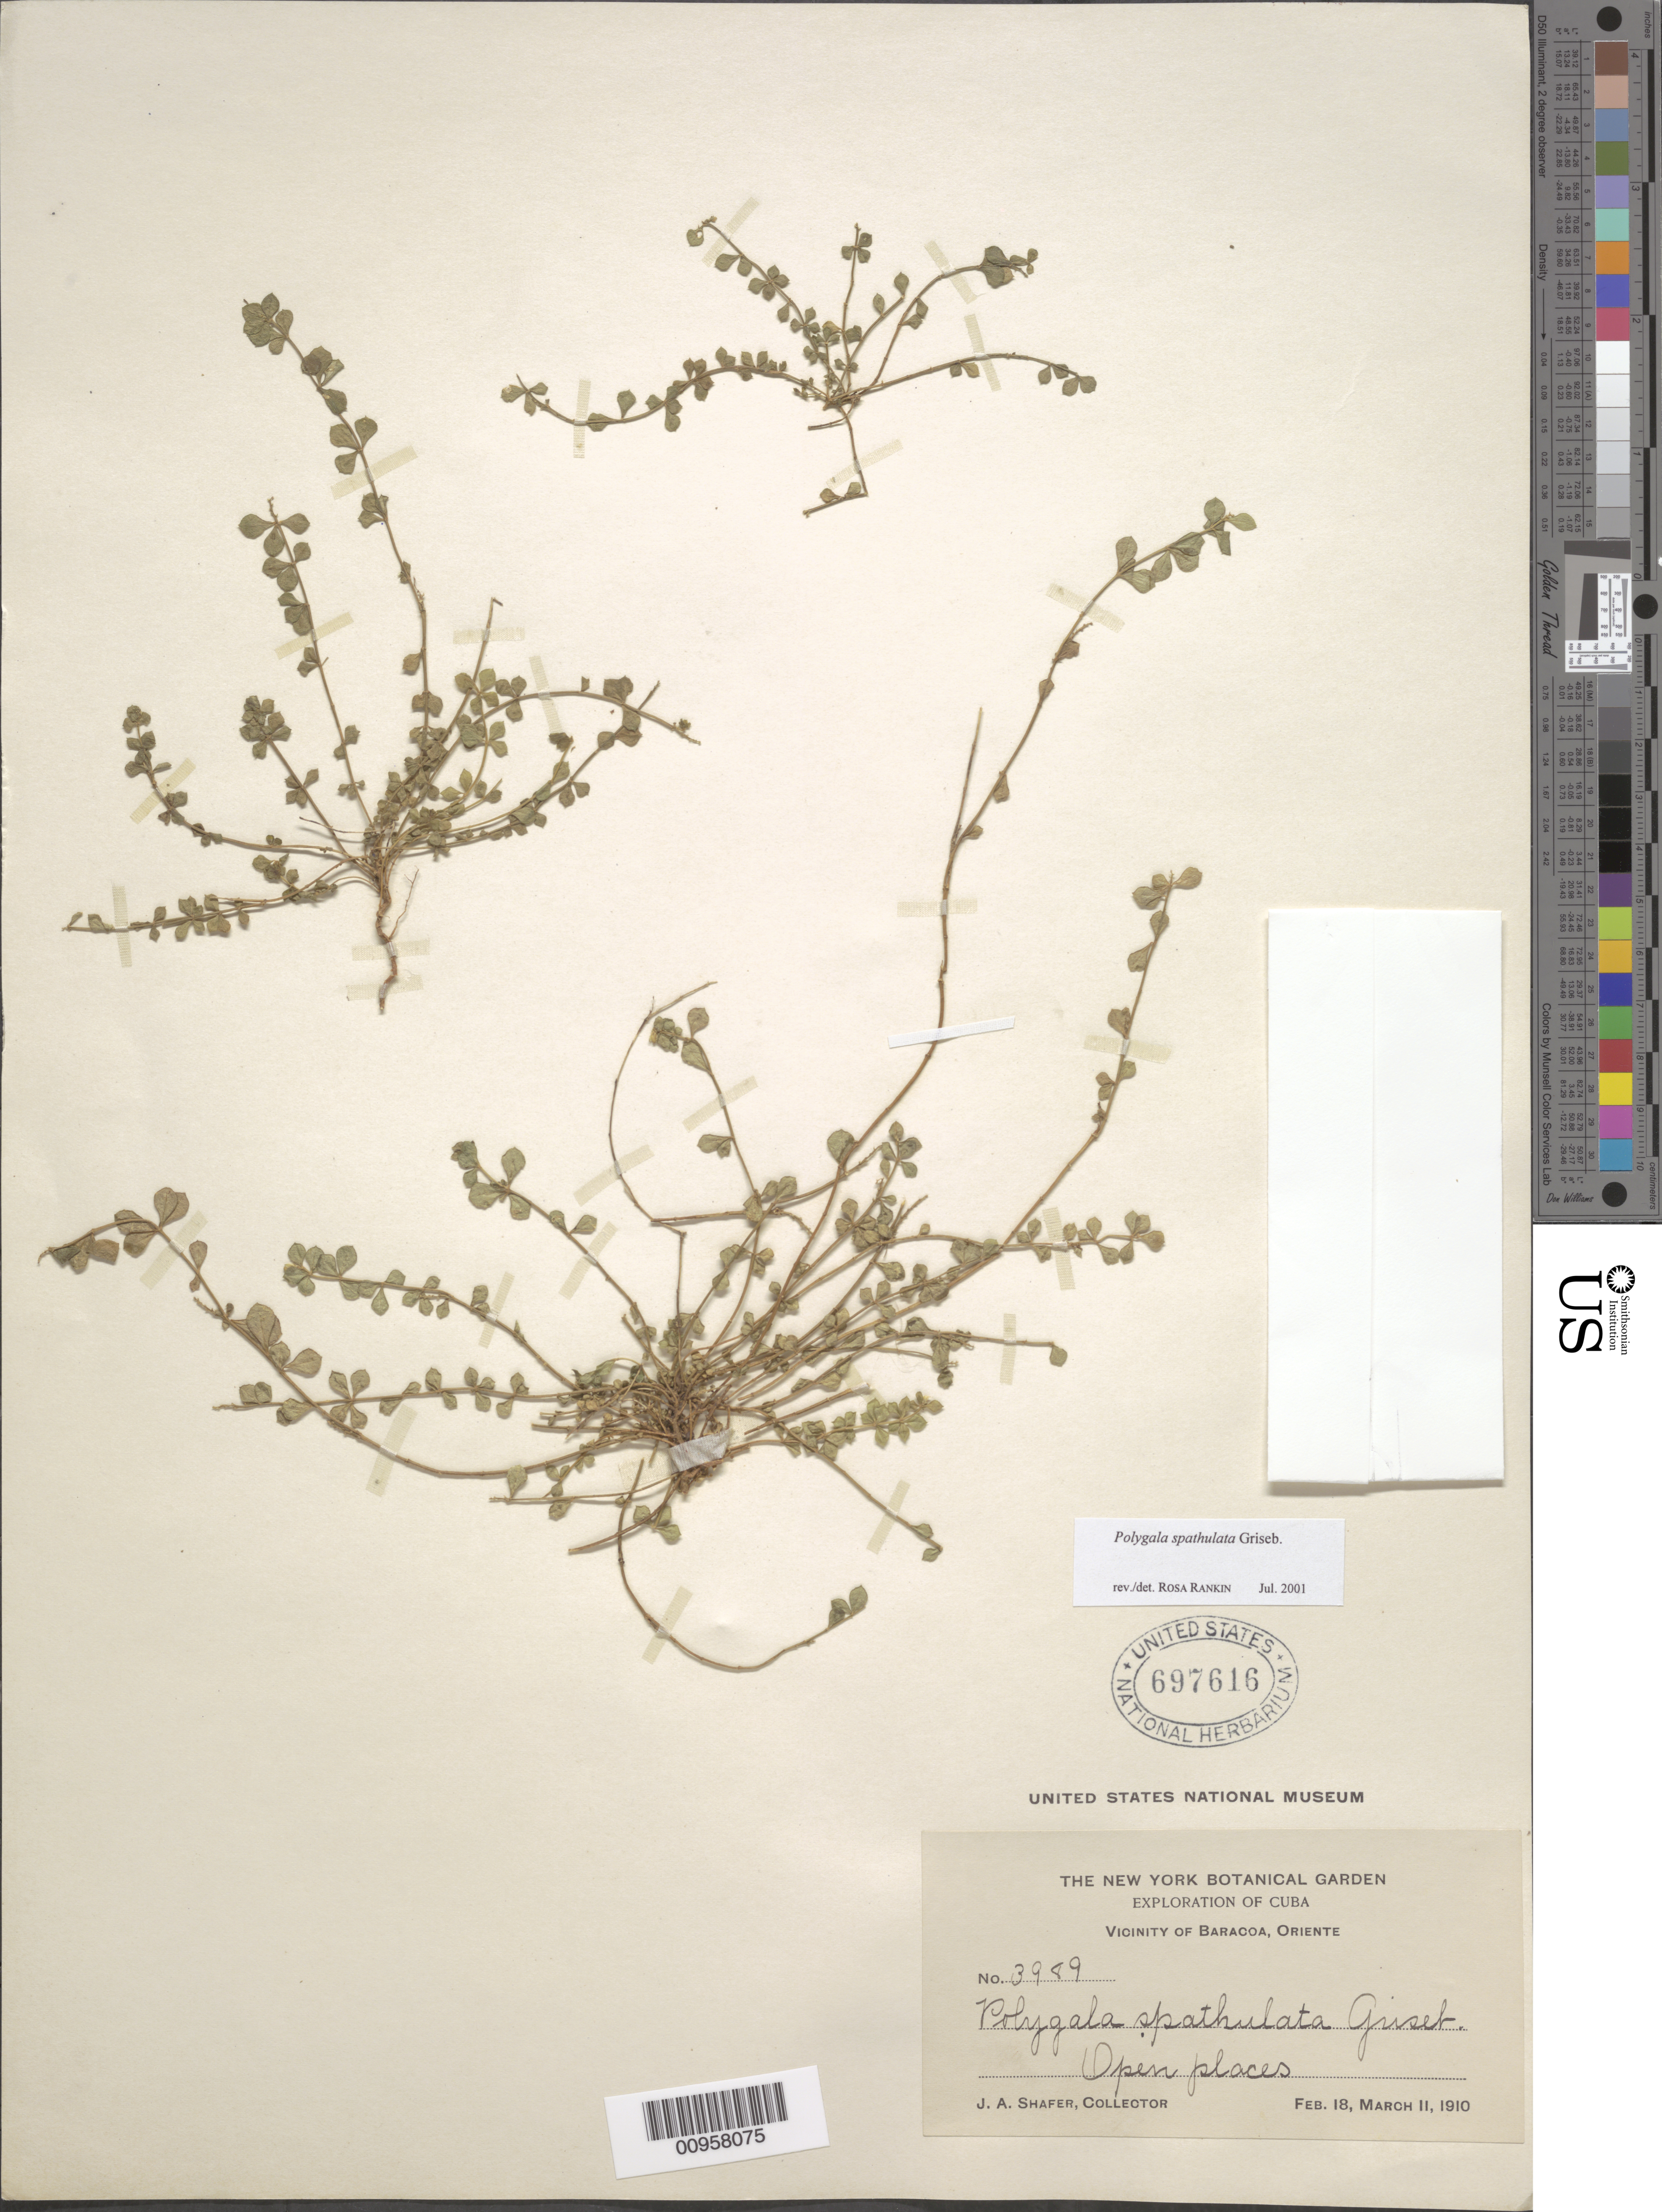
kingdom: Plantae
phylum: Tracheophyta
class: Magnoliopsida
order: Fabales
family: Polygalaceae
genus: Polygala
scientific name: Polygala spathulata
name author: Griseb.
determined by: Rankin Rodriguez, Rosa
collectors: J. A. Shafer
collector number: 3989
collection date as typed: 18 Feb 1910 to 11 Mar 1910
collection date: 1910-02-18/1910-03-11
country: Cuba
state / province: Guantanamo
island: Cuba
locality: Vicinity of Baracoa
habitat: Open places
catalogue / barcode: US 697616